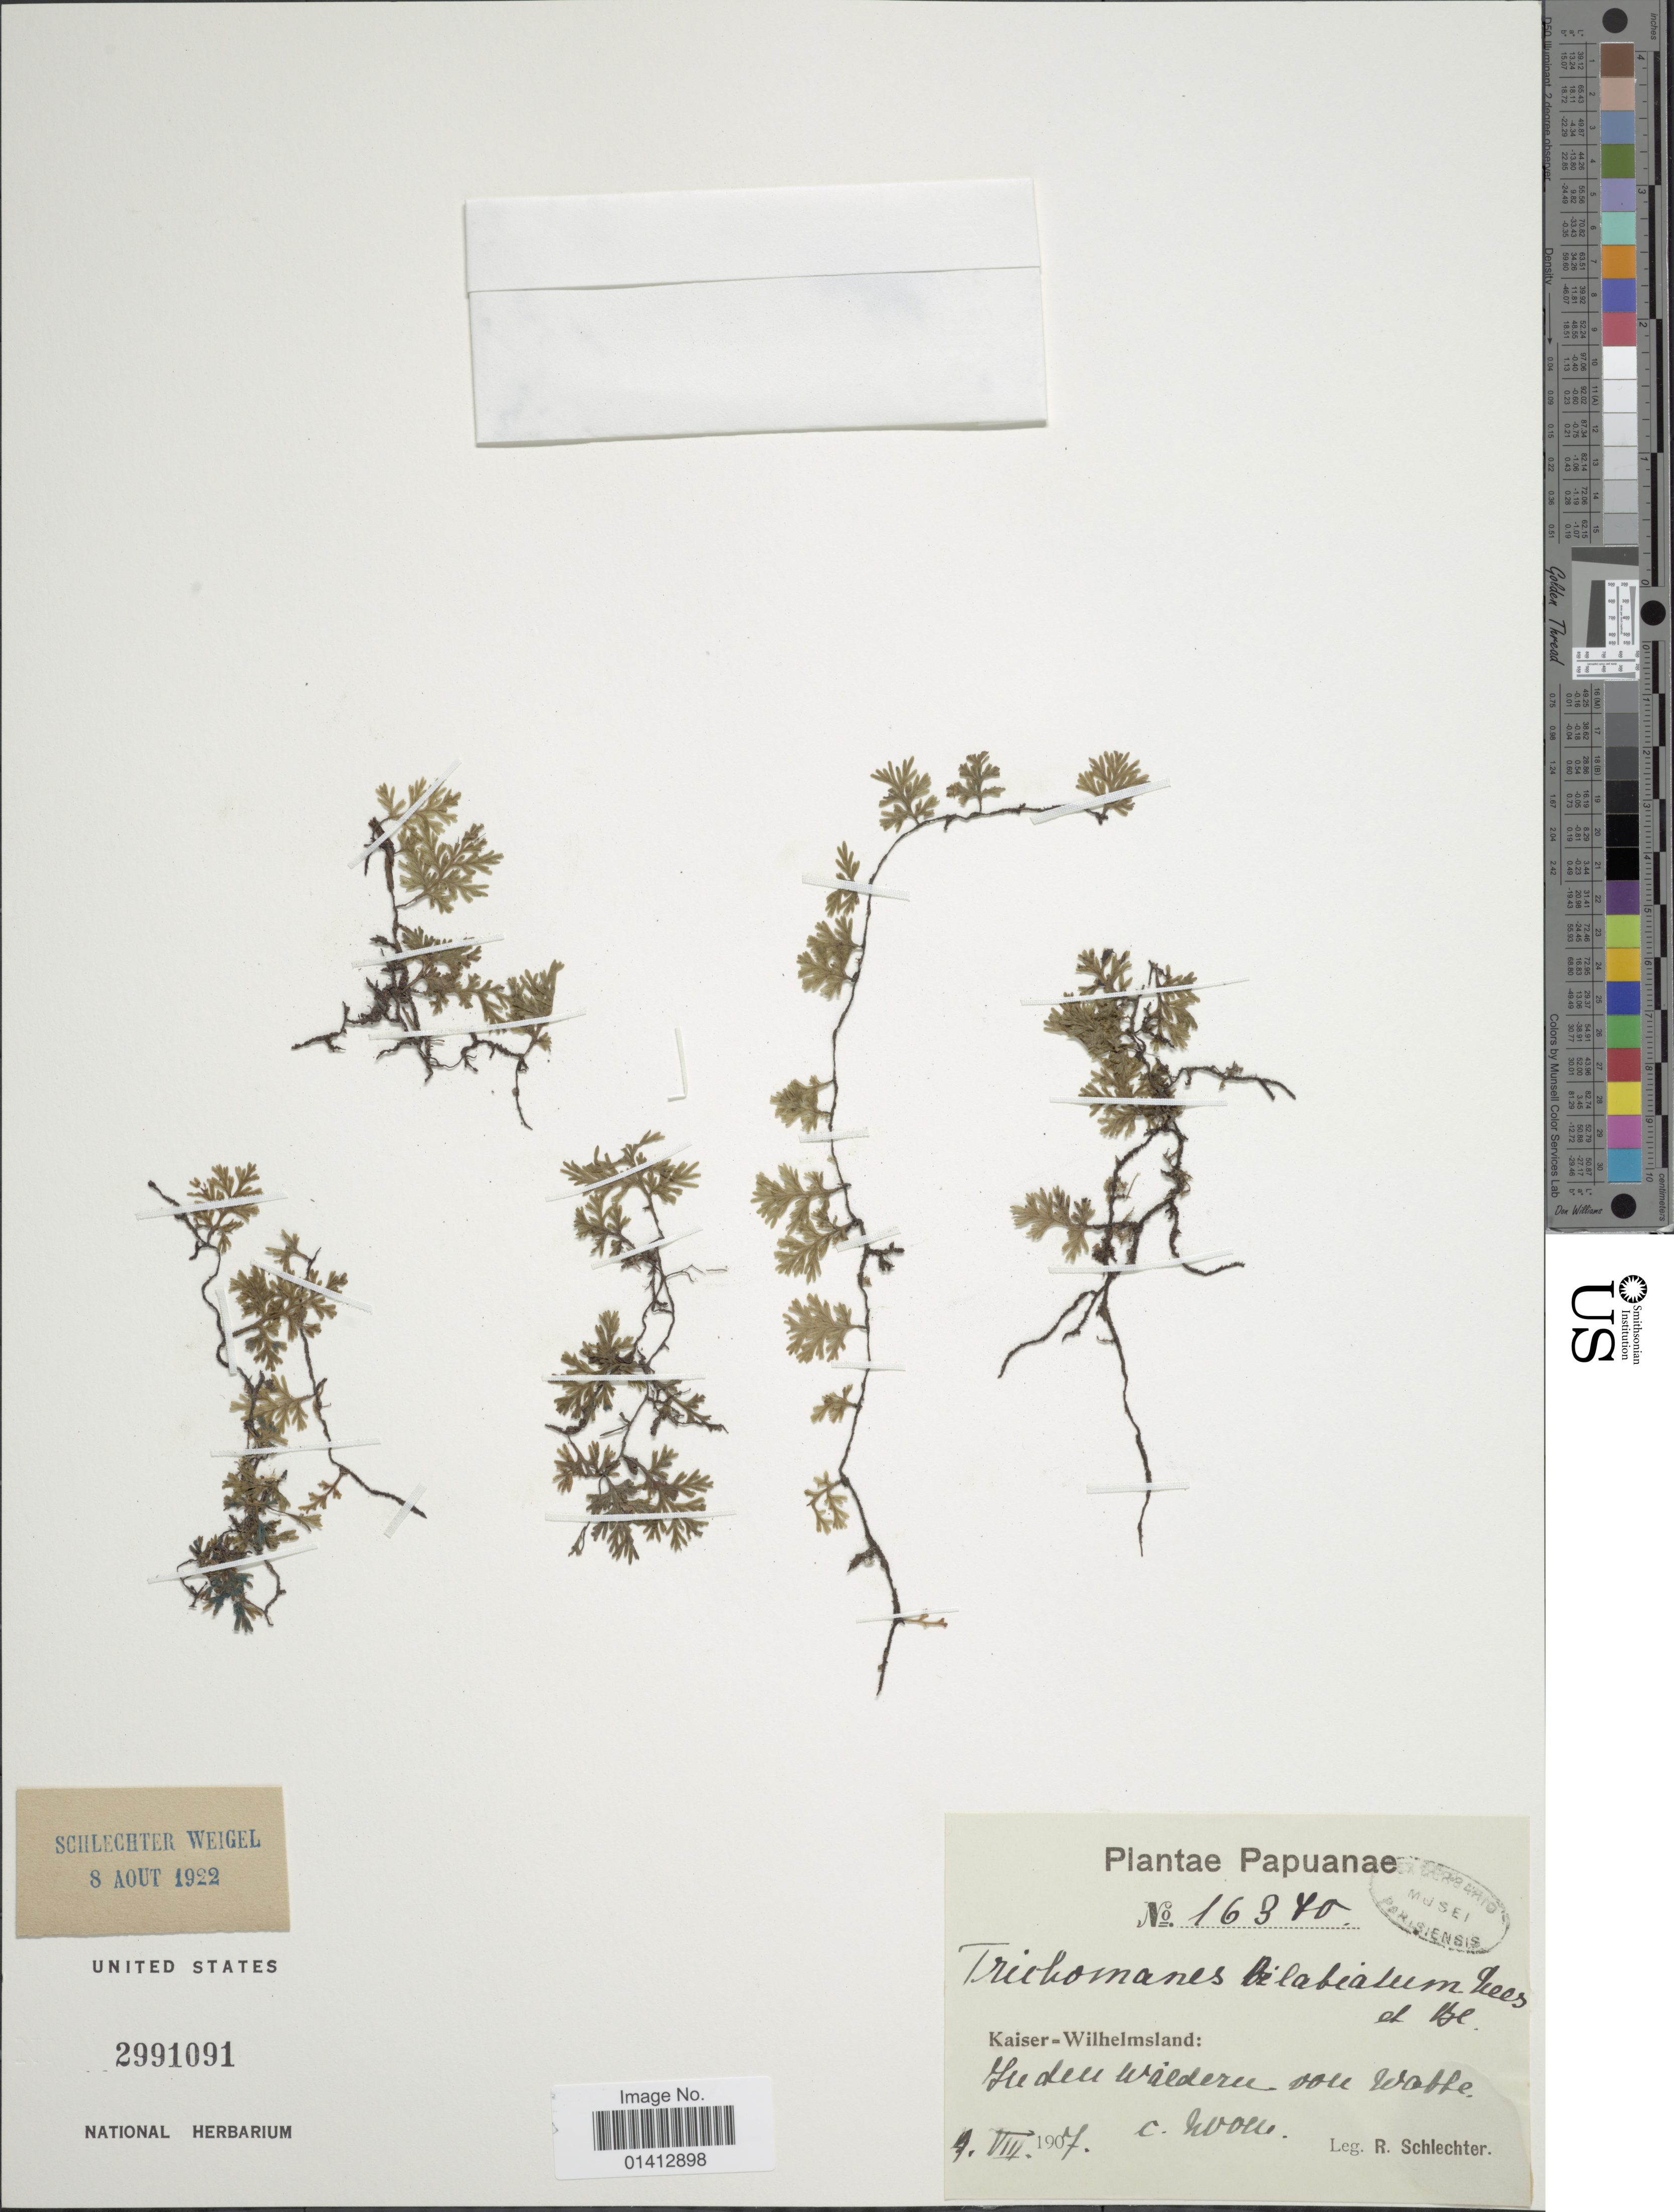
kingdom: Plantae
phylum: Tracheophyta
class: Polypodiopsida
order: Hymenophyllales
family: Hymenophyllaceae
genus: Crepidomanes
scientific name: Crepidomanes bilabiatum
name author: (Nees ex Blume) Copel.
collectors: F. R. R. Schlechter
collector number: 16370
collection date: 1907-08-07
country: Papua New Guinea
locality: Kaiser-Wilhelmsland: In den wäldern von Woble.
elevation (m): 200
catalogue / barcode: US 2991091